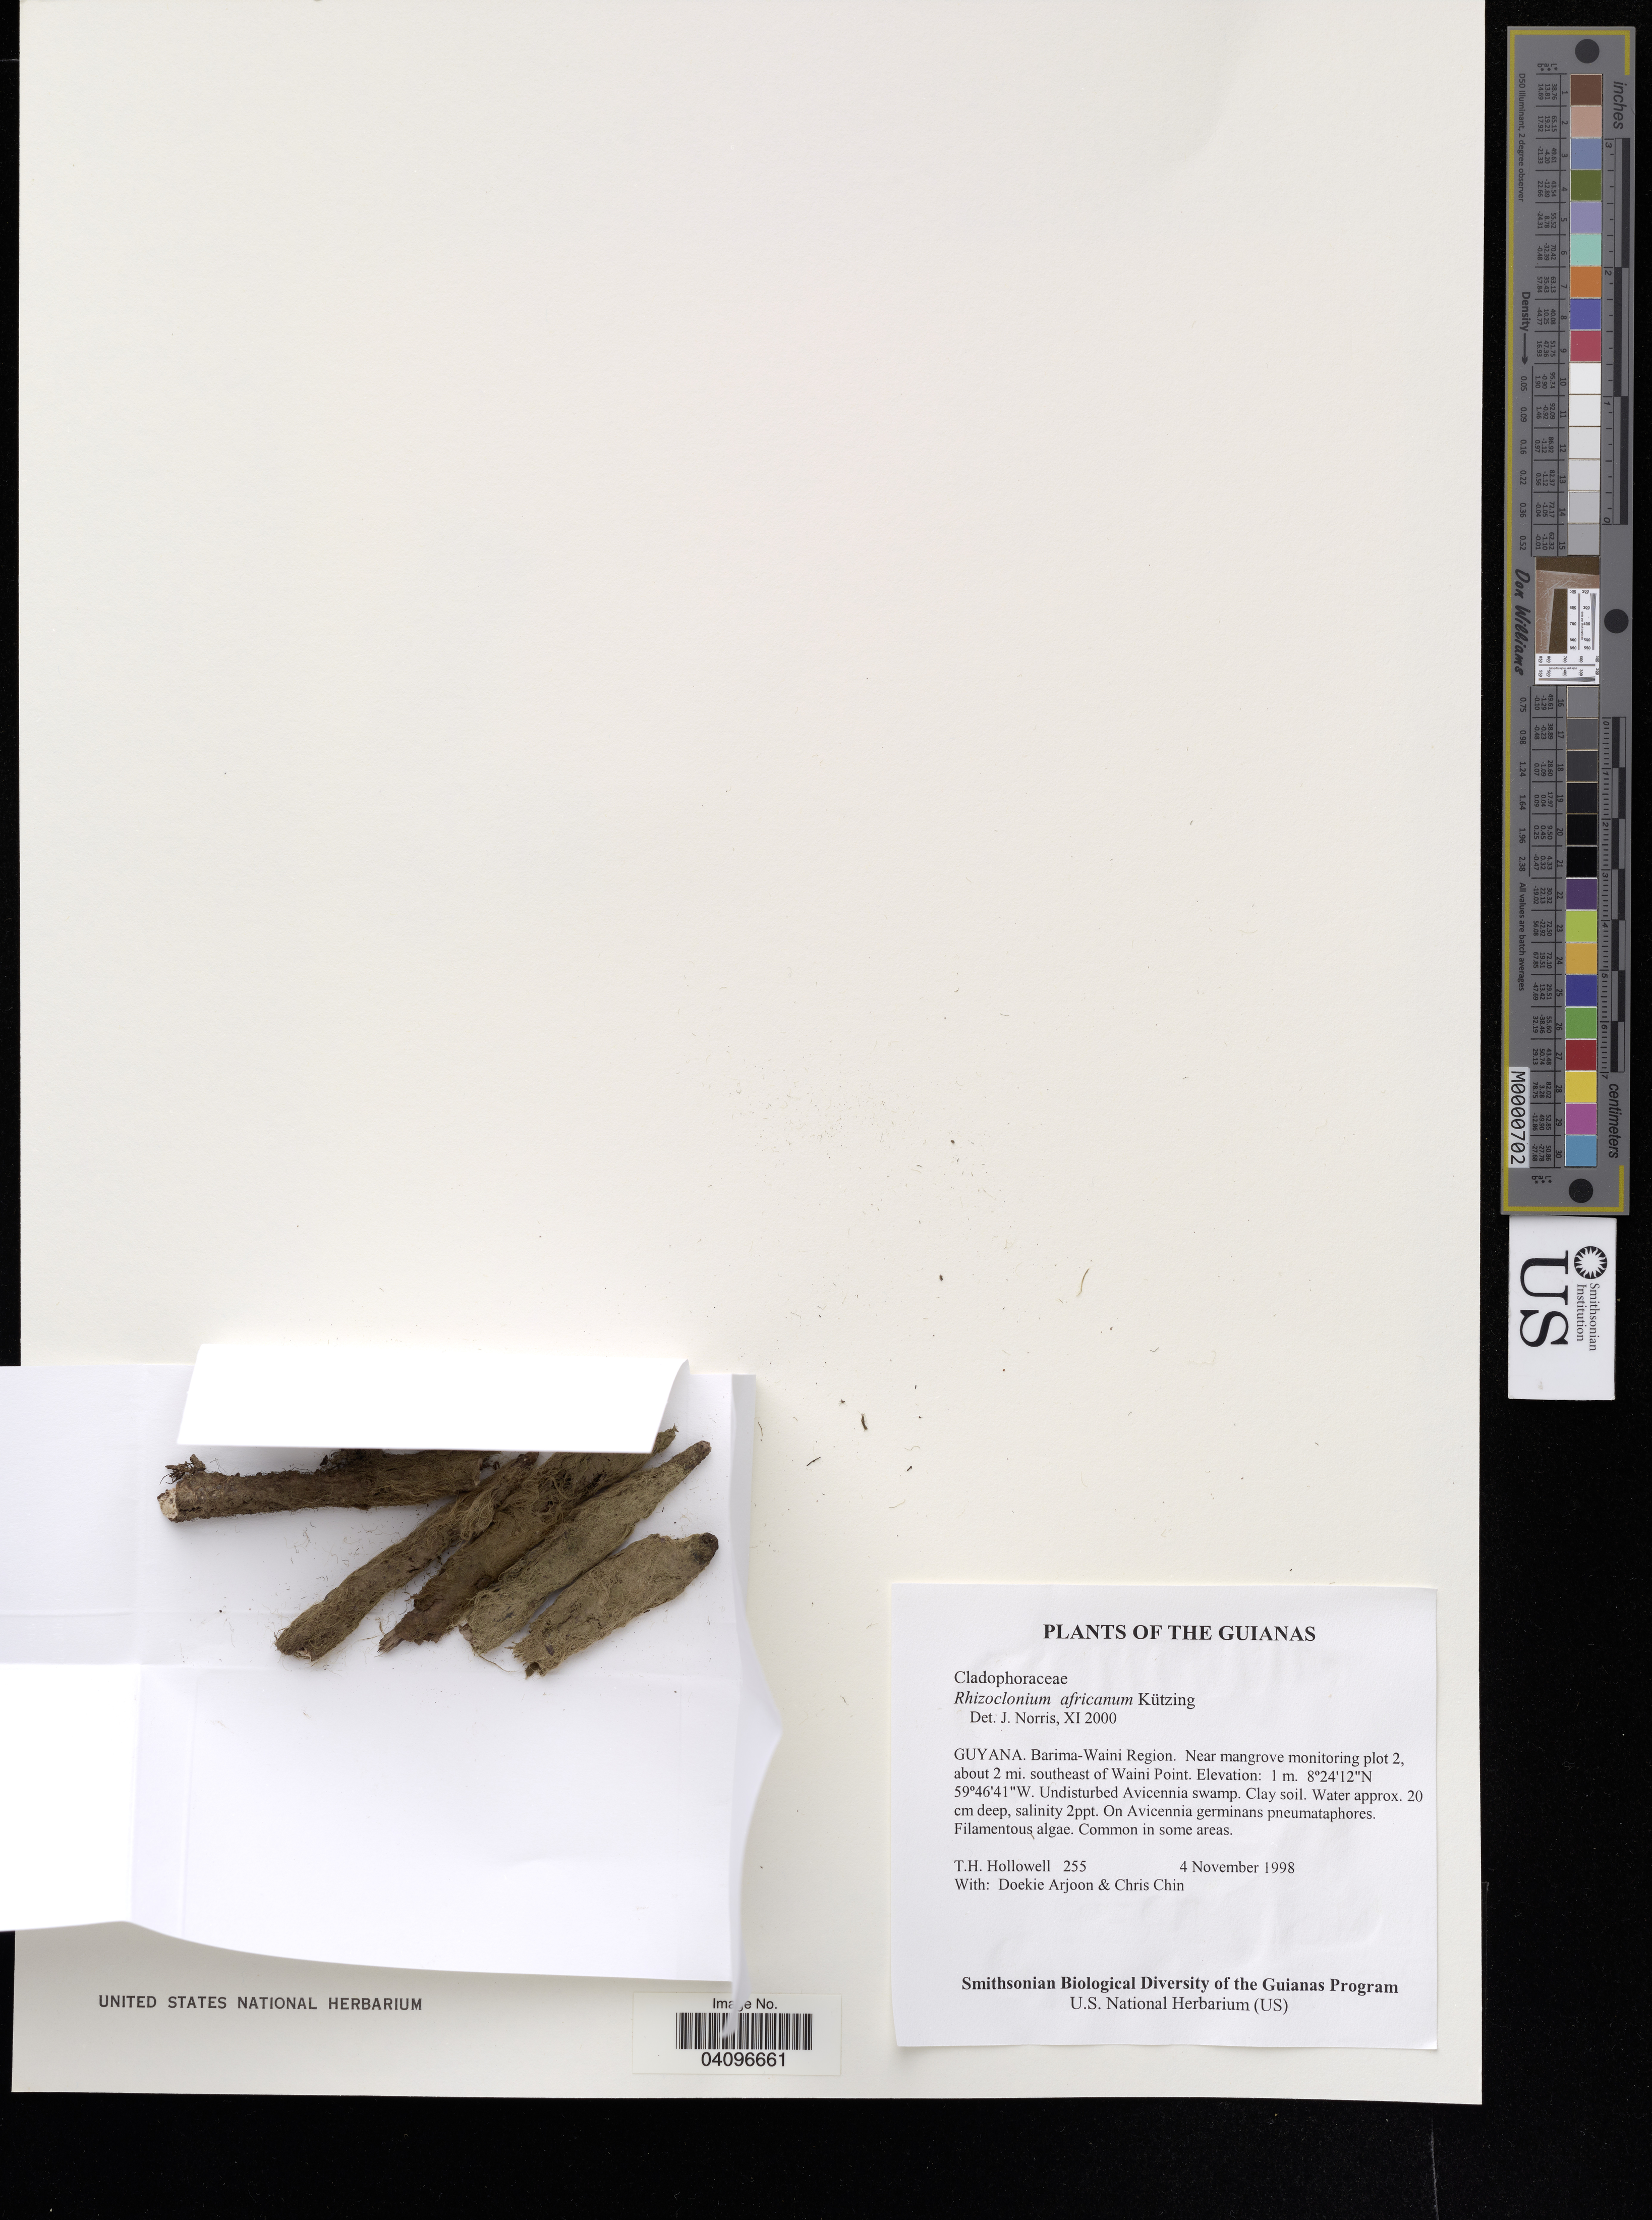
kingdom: Plantae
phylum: Chlorophyta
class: Ulvophyceae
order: Cladophorales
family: Cladophoraceae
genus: Rhizoclonium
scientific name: Rhizoclonium africanum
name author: Kütz.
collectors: T. Hollowell, D. Arjoon & C. Chin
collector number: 255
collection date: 1998-11-04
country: Guyana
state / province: Barima-Waini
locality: The Guianas. Guyana. Barima-Waini Region. Near mangrove monitoring plot 2, about 2 mi. southeast of Waini Point.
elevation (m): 1